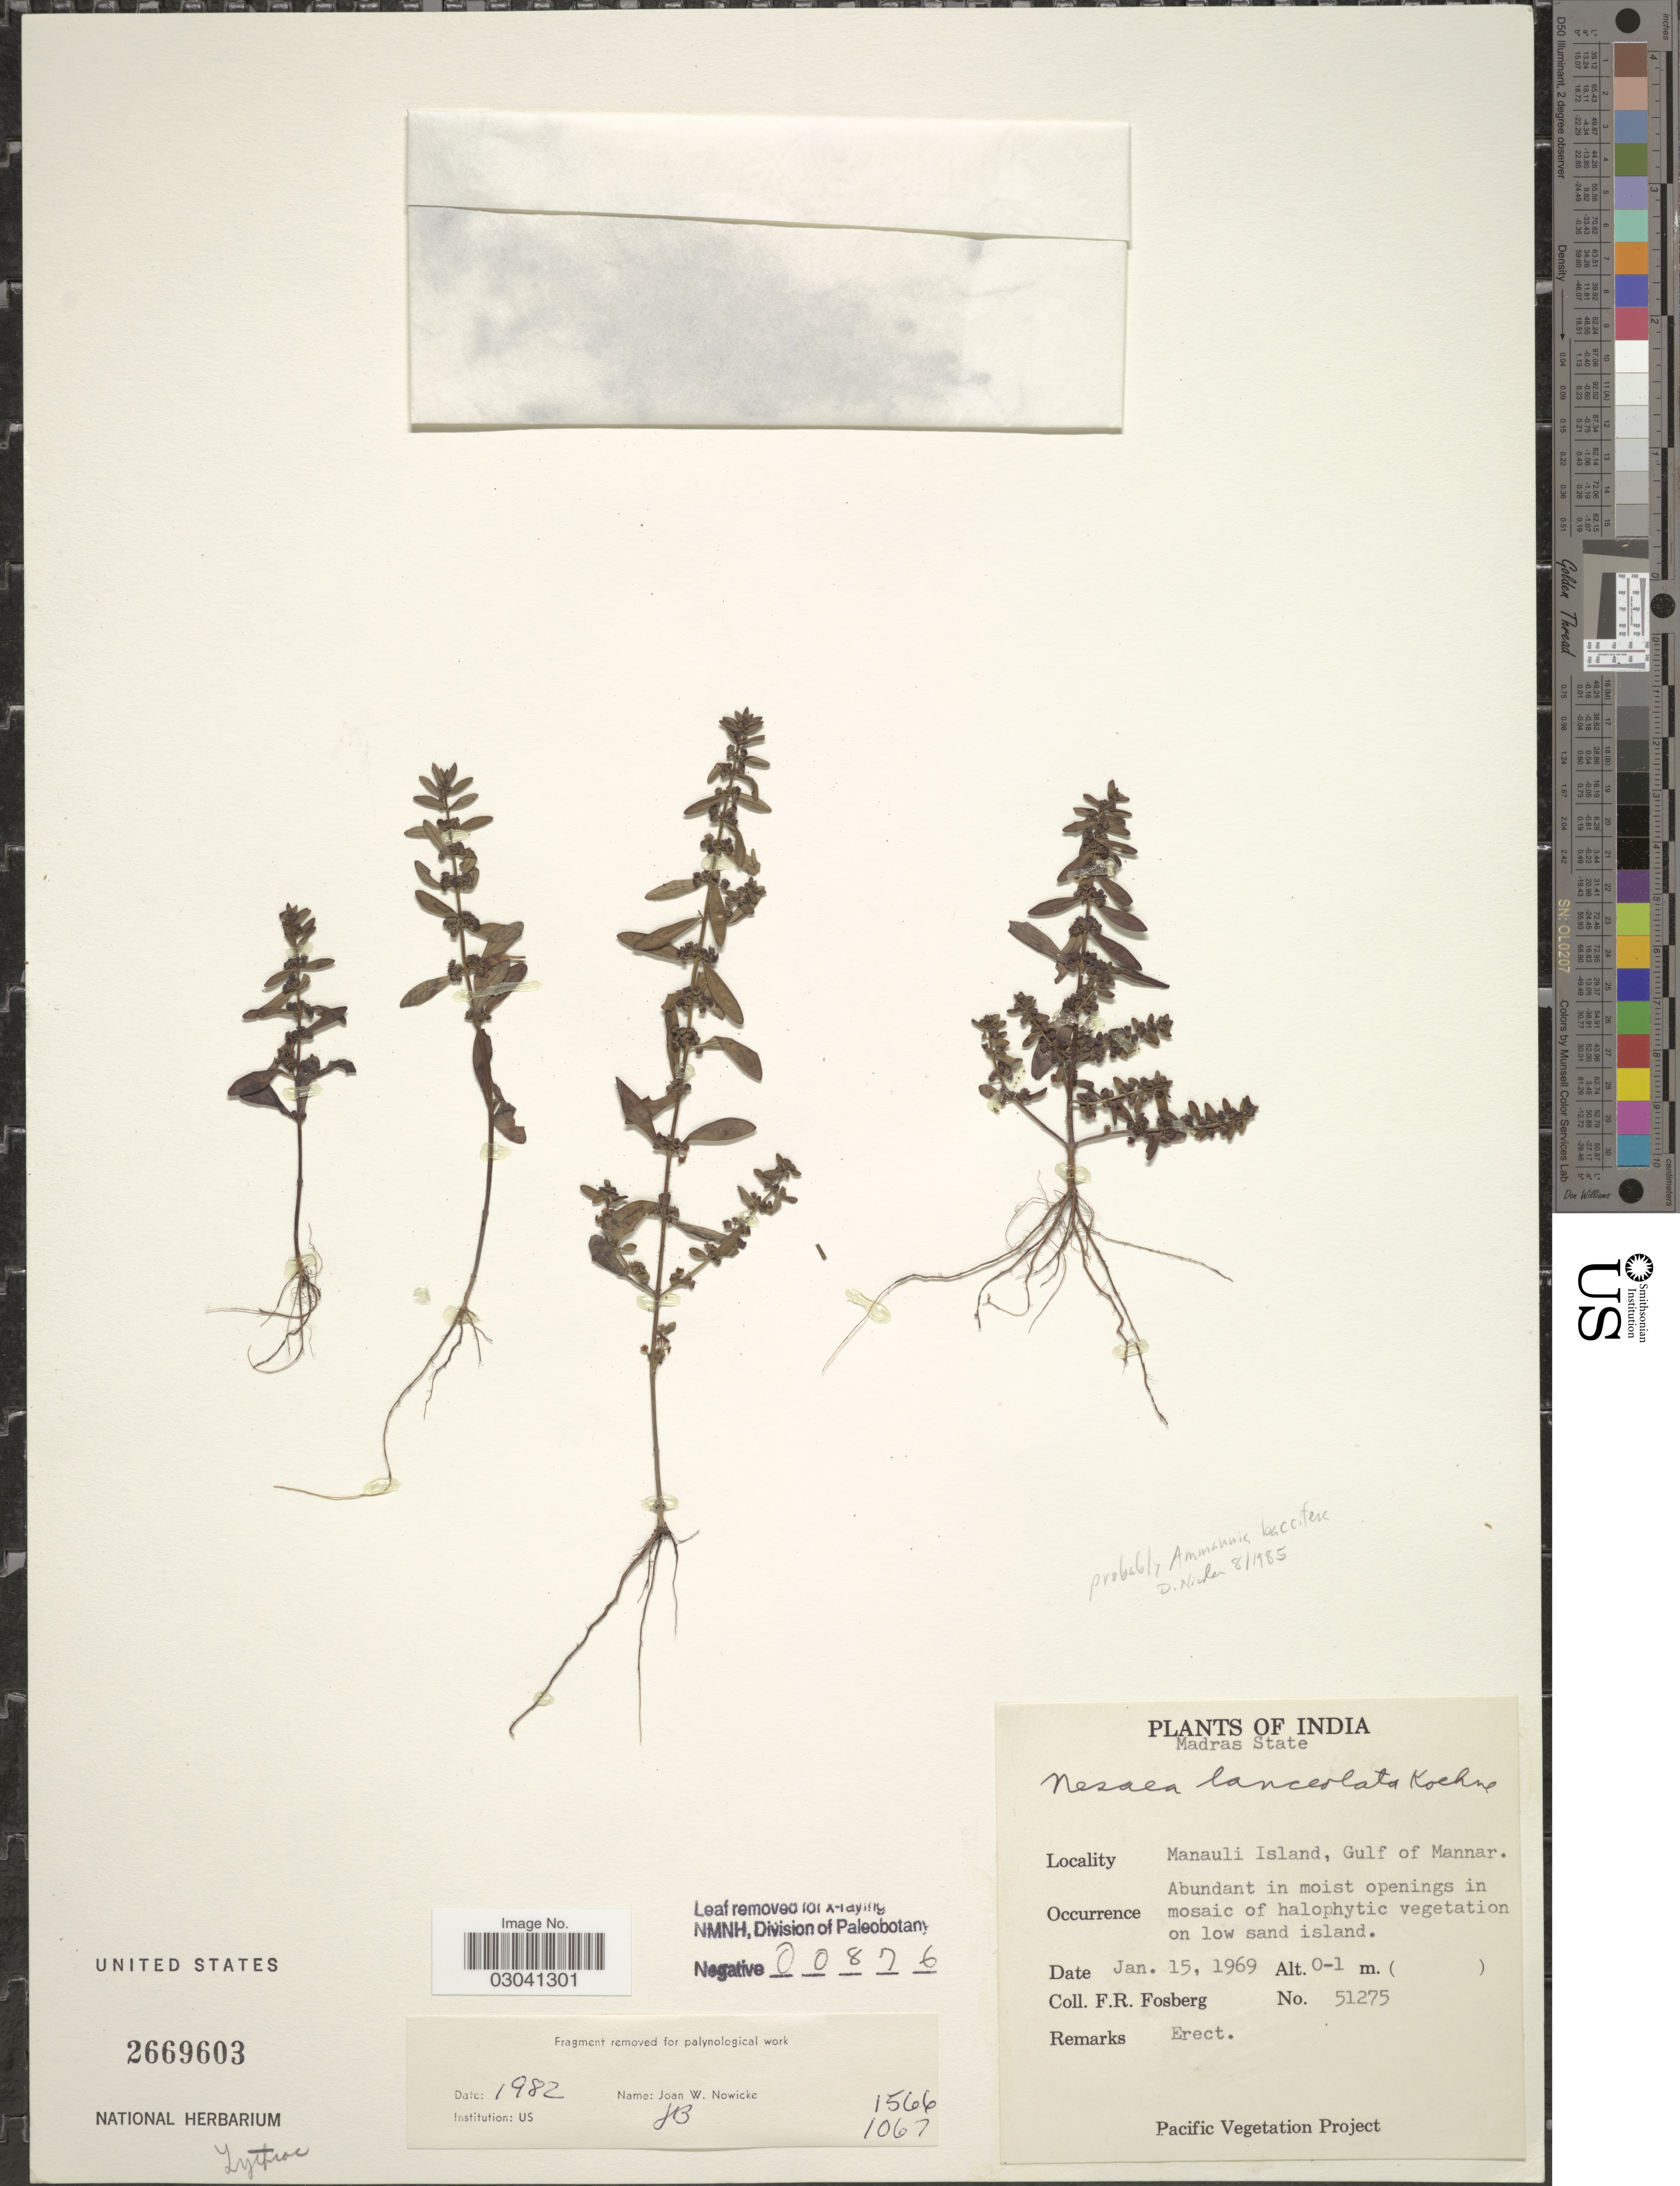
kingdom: Plantae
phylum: Tracheophyta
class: Magnoliopsida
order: Myrtales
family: Lythraceae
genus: Ammannia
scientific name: Ammannia baccifera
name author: L.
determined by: Nicolson, Dan H.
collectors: F. R. Fosberg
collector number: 51275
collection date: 1969-01-15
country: India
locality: Madras States, Manauli Island, Gulf of Mannar.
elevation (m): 0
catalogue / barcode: US 2669603